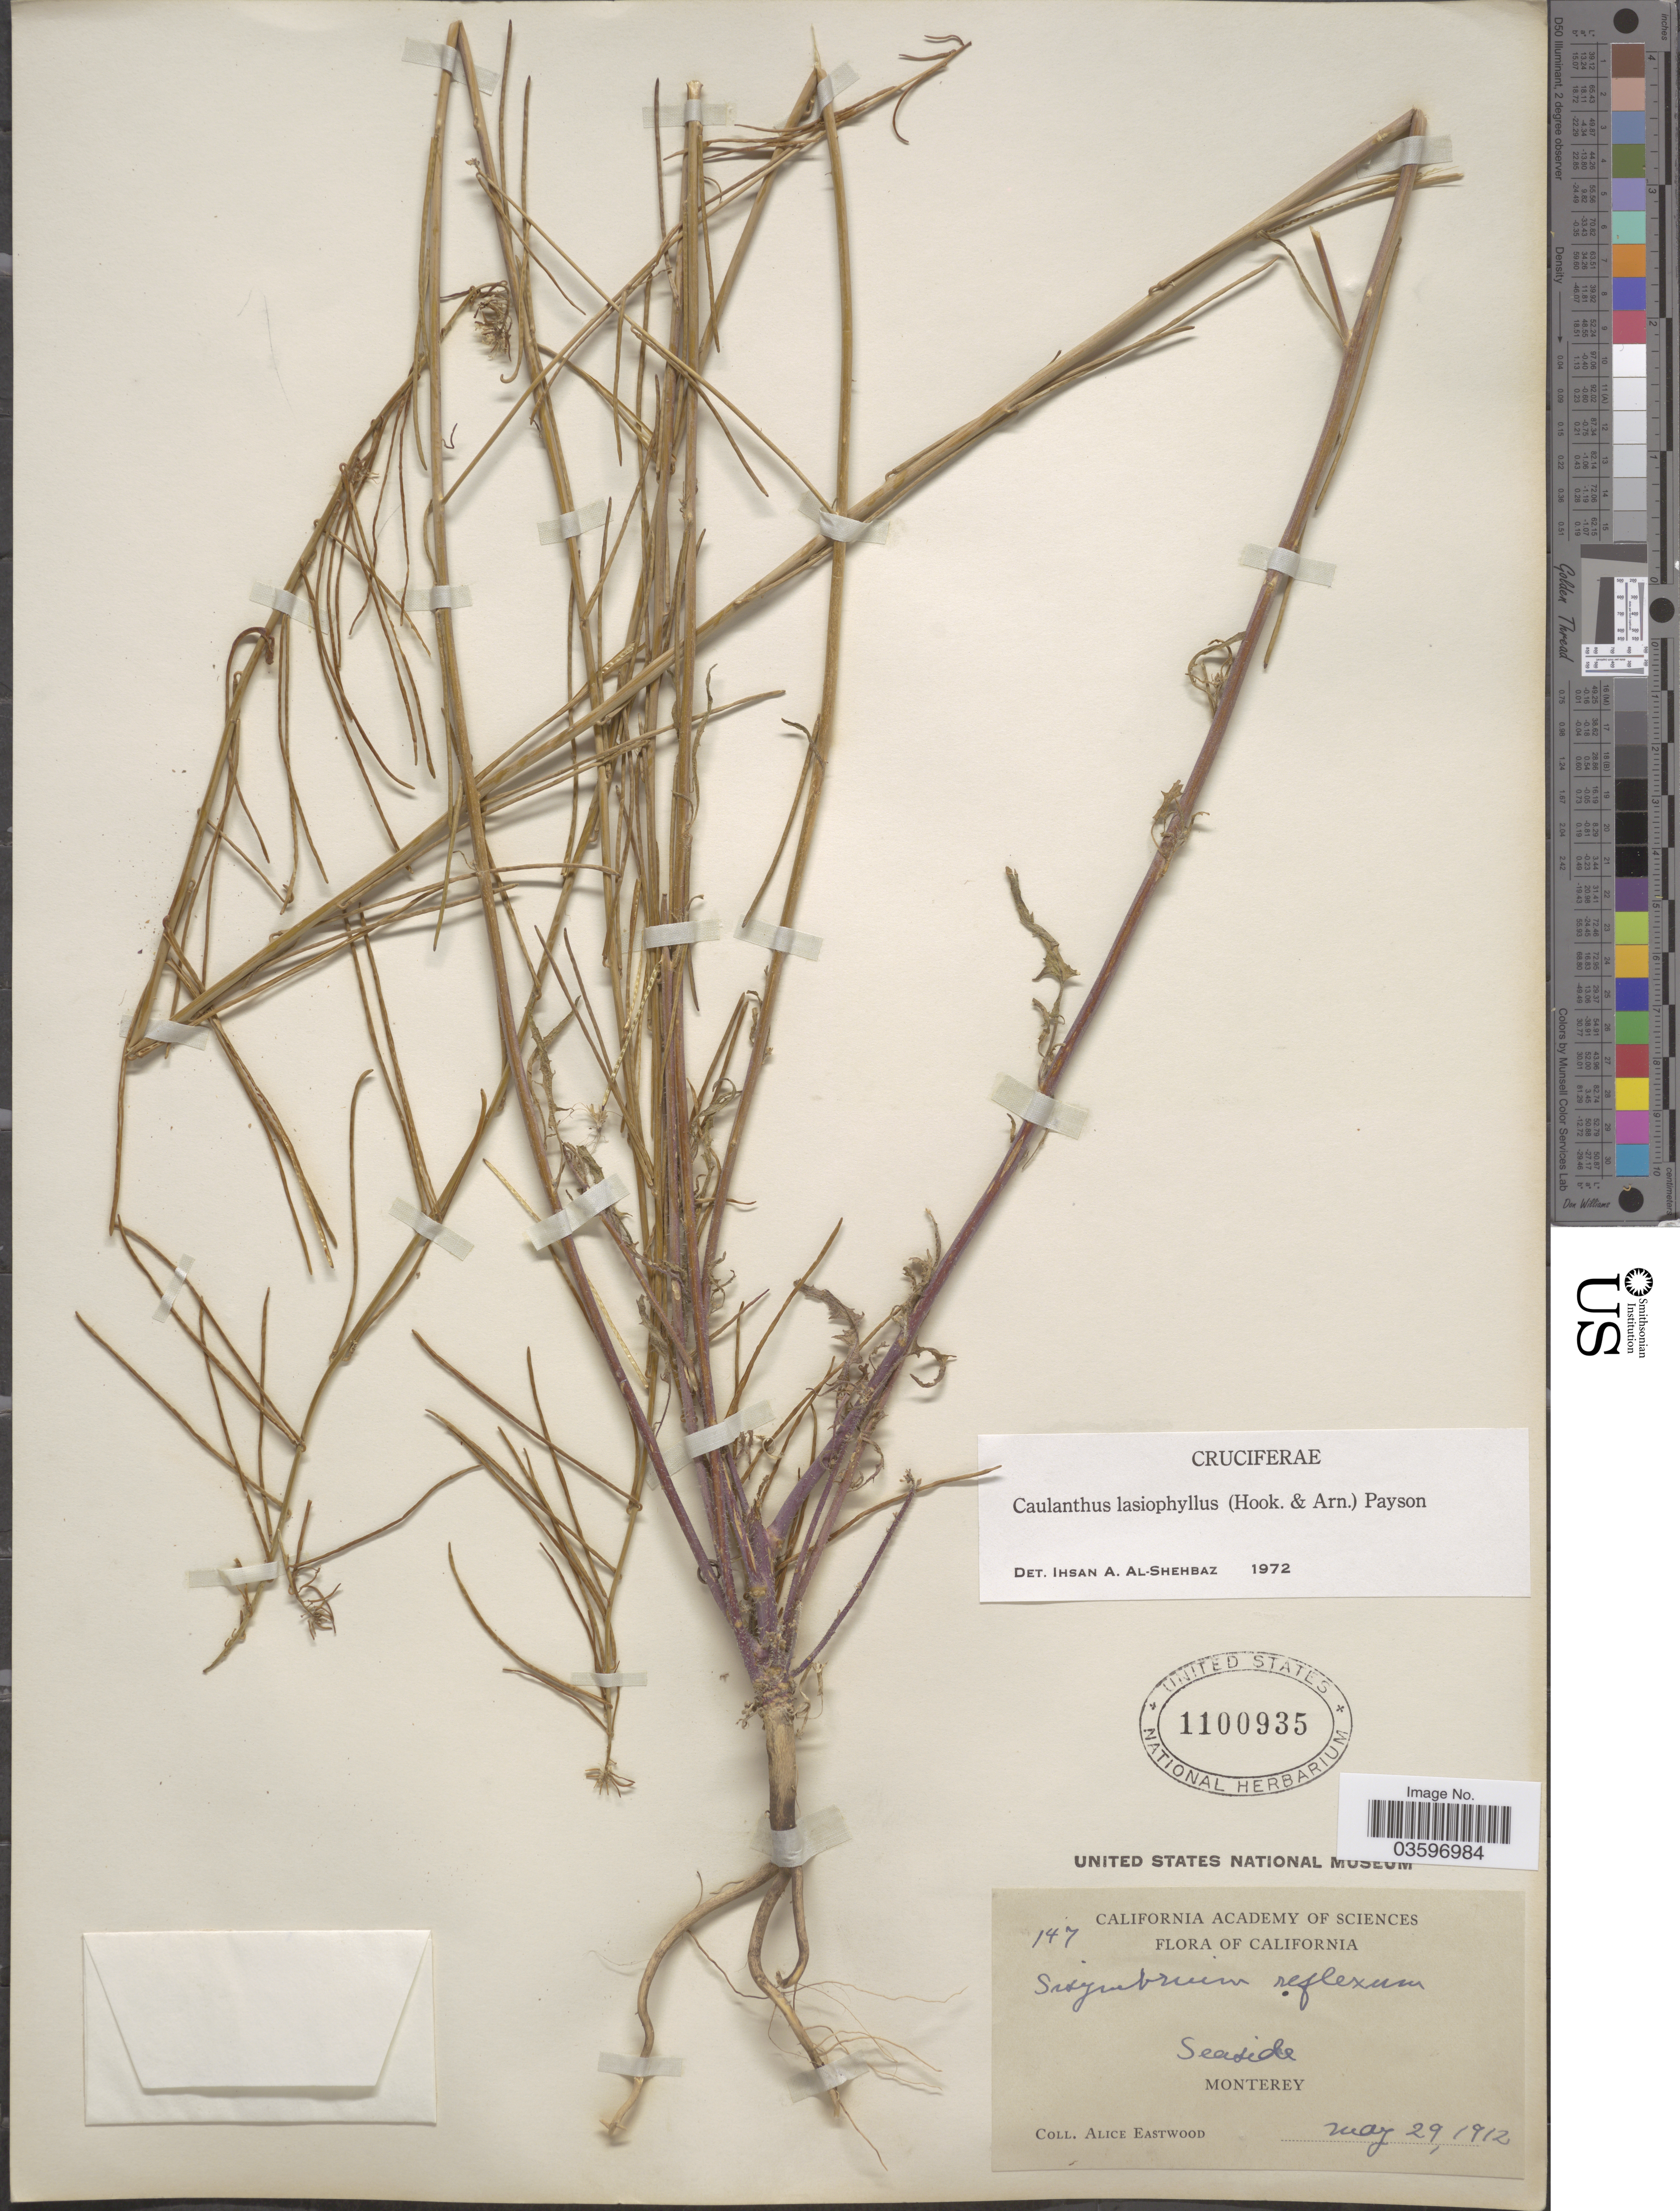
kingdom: Plantae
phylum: Tracheophyta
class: Magnoliopsida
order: Brassicales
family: Brassicaceae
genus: Caulanthus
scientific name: Caulanthus lasiophyllus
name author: (Hook. & Arn.) Payson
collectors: A. Eastwood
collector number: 147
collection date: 1912-05-29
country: United States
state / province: California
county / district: Monterey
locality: Seaside. Monterey.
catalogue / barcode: US 1100935